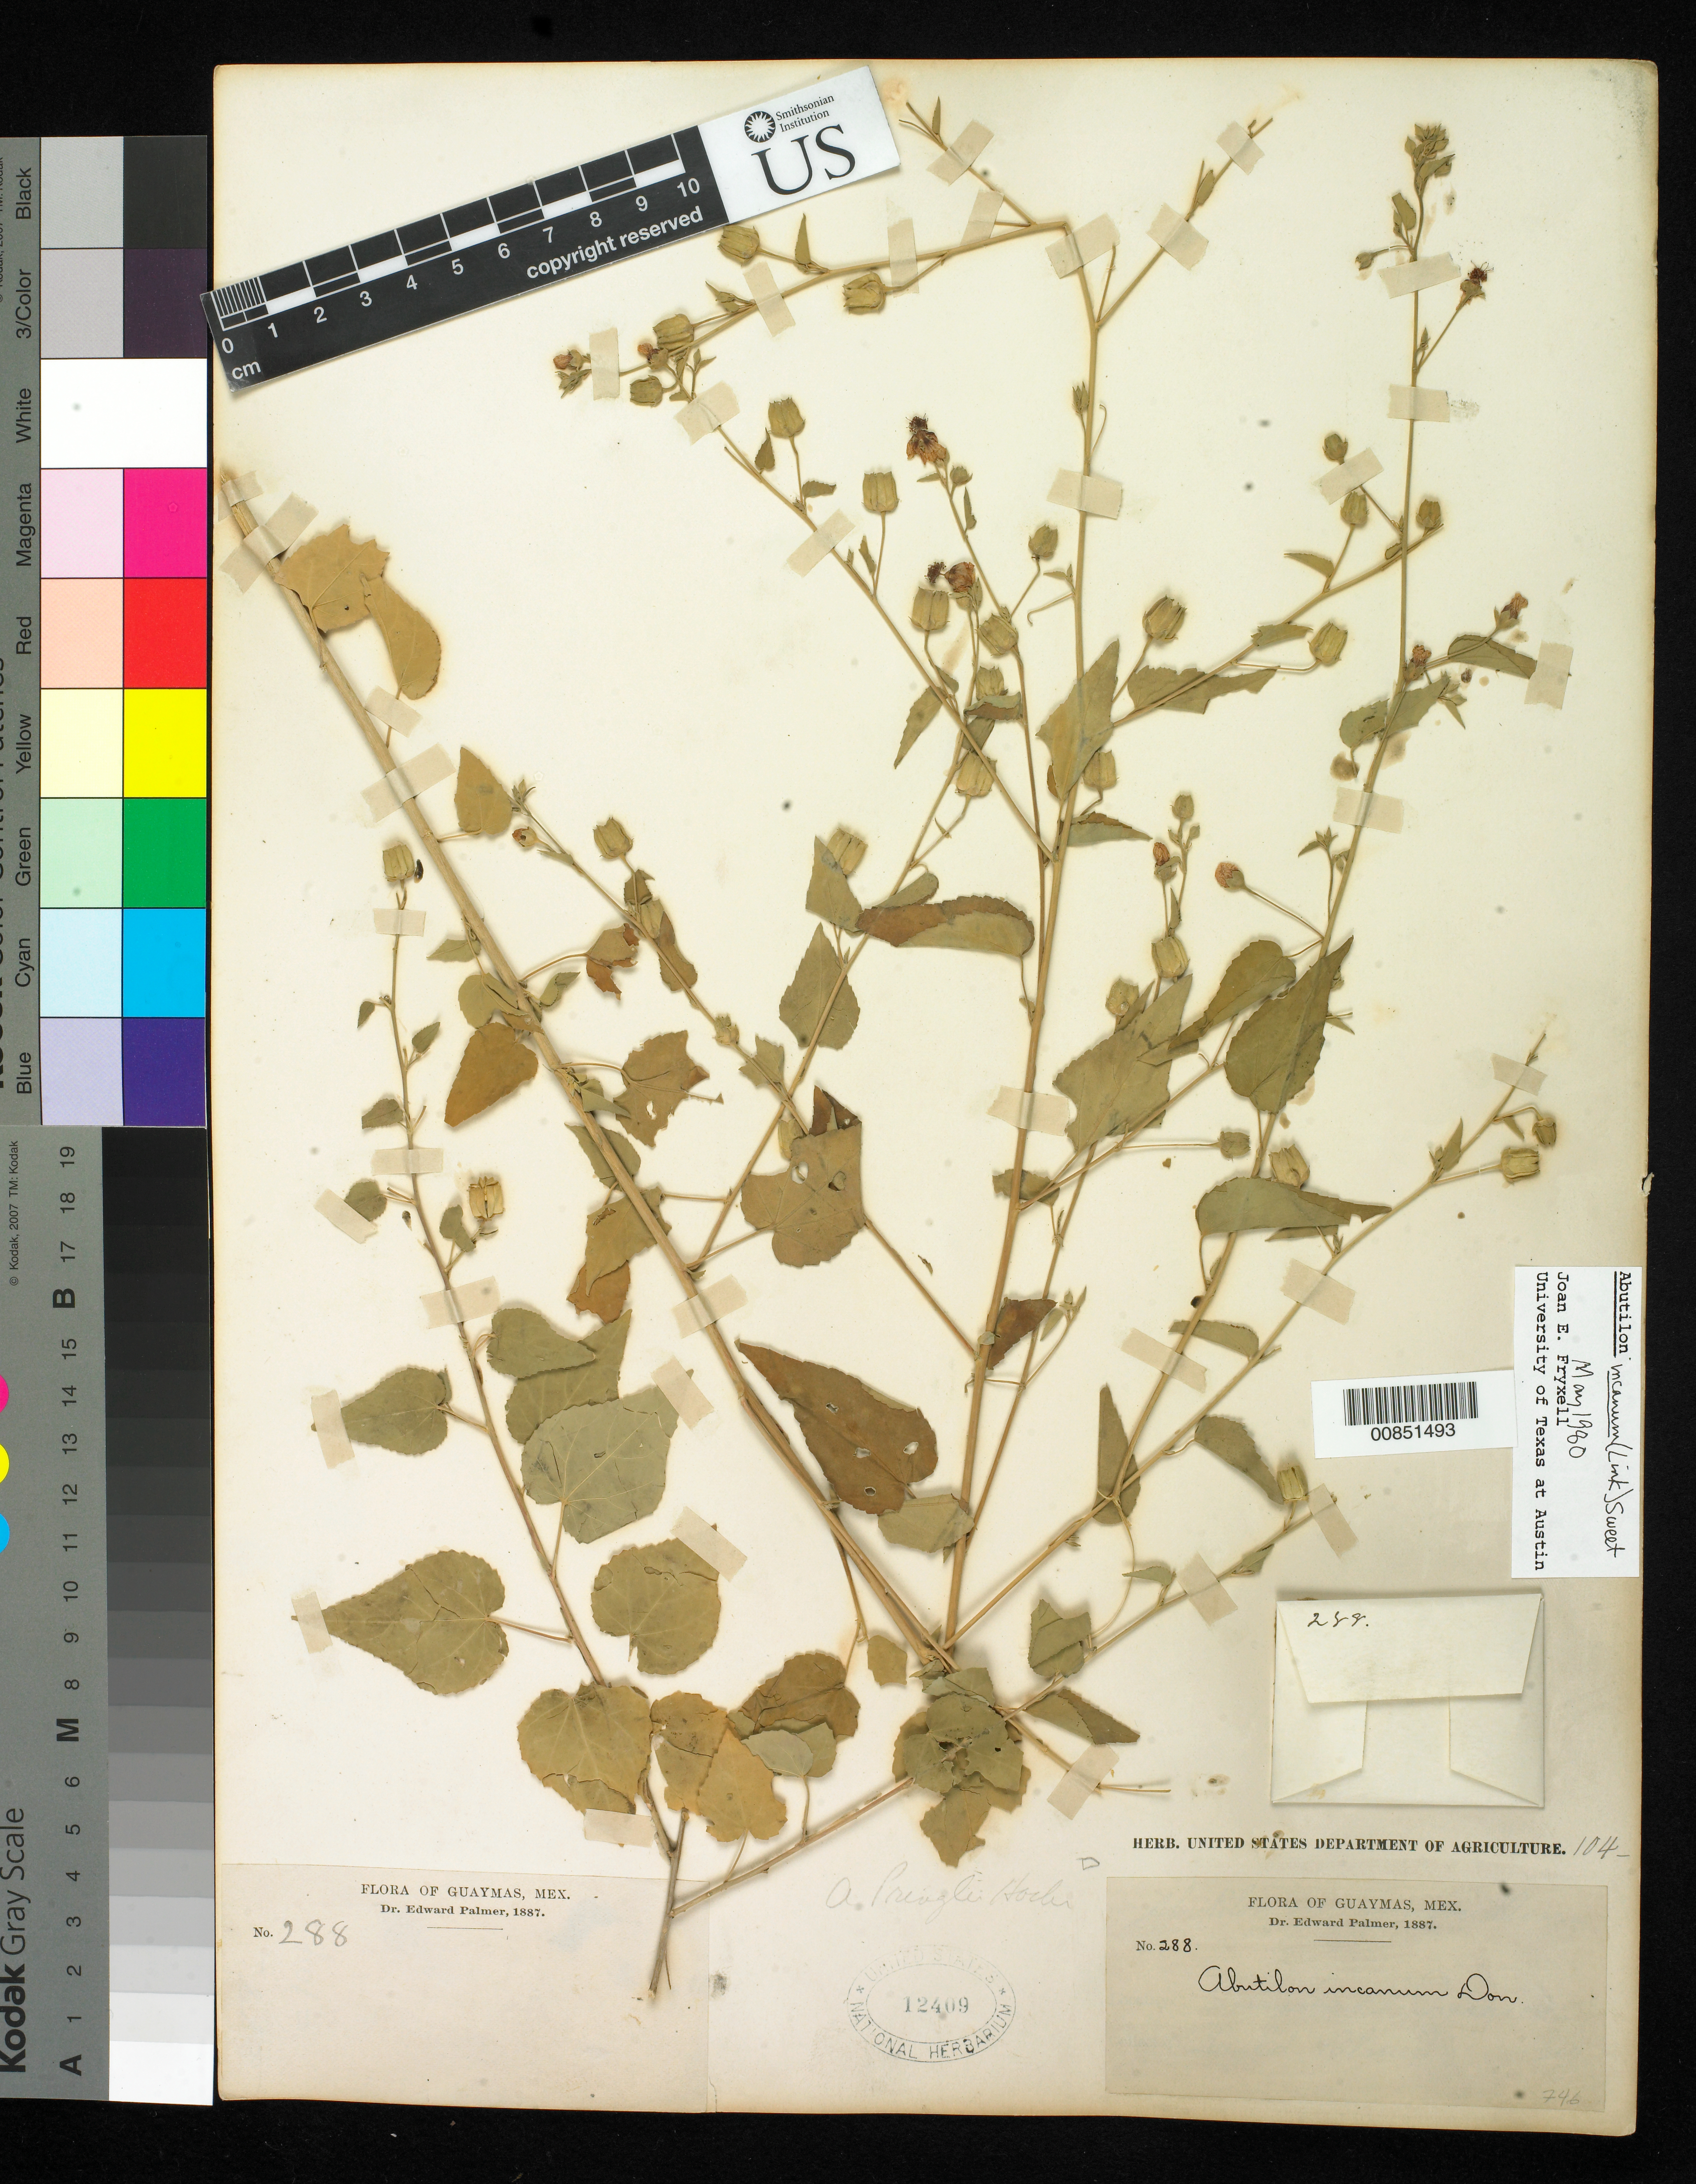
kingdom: Plantae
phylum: Tracheophyta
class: Magnoliopsida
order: Malvales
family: Malvaceae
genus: Abutilon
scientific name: Abutilon incanum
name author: (Link) Sweet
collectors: E. Palmer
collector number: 288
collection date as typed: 1887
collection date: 1887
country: Mexico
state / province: Sonora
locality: Guaymas, Sonora.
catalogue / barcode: US 12409